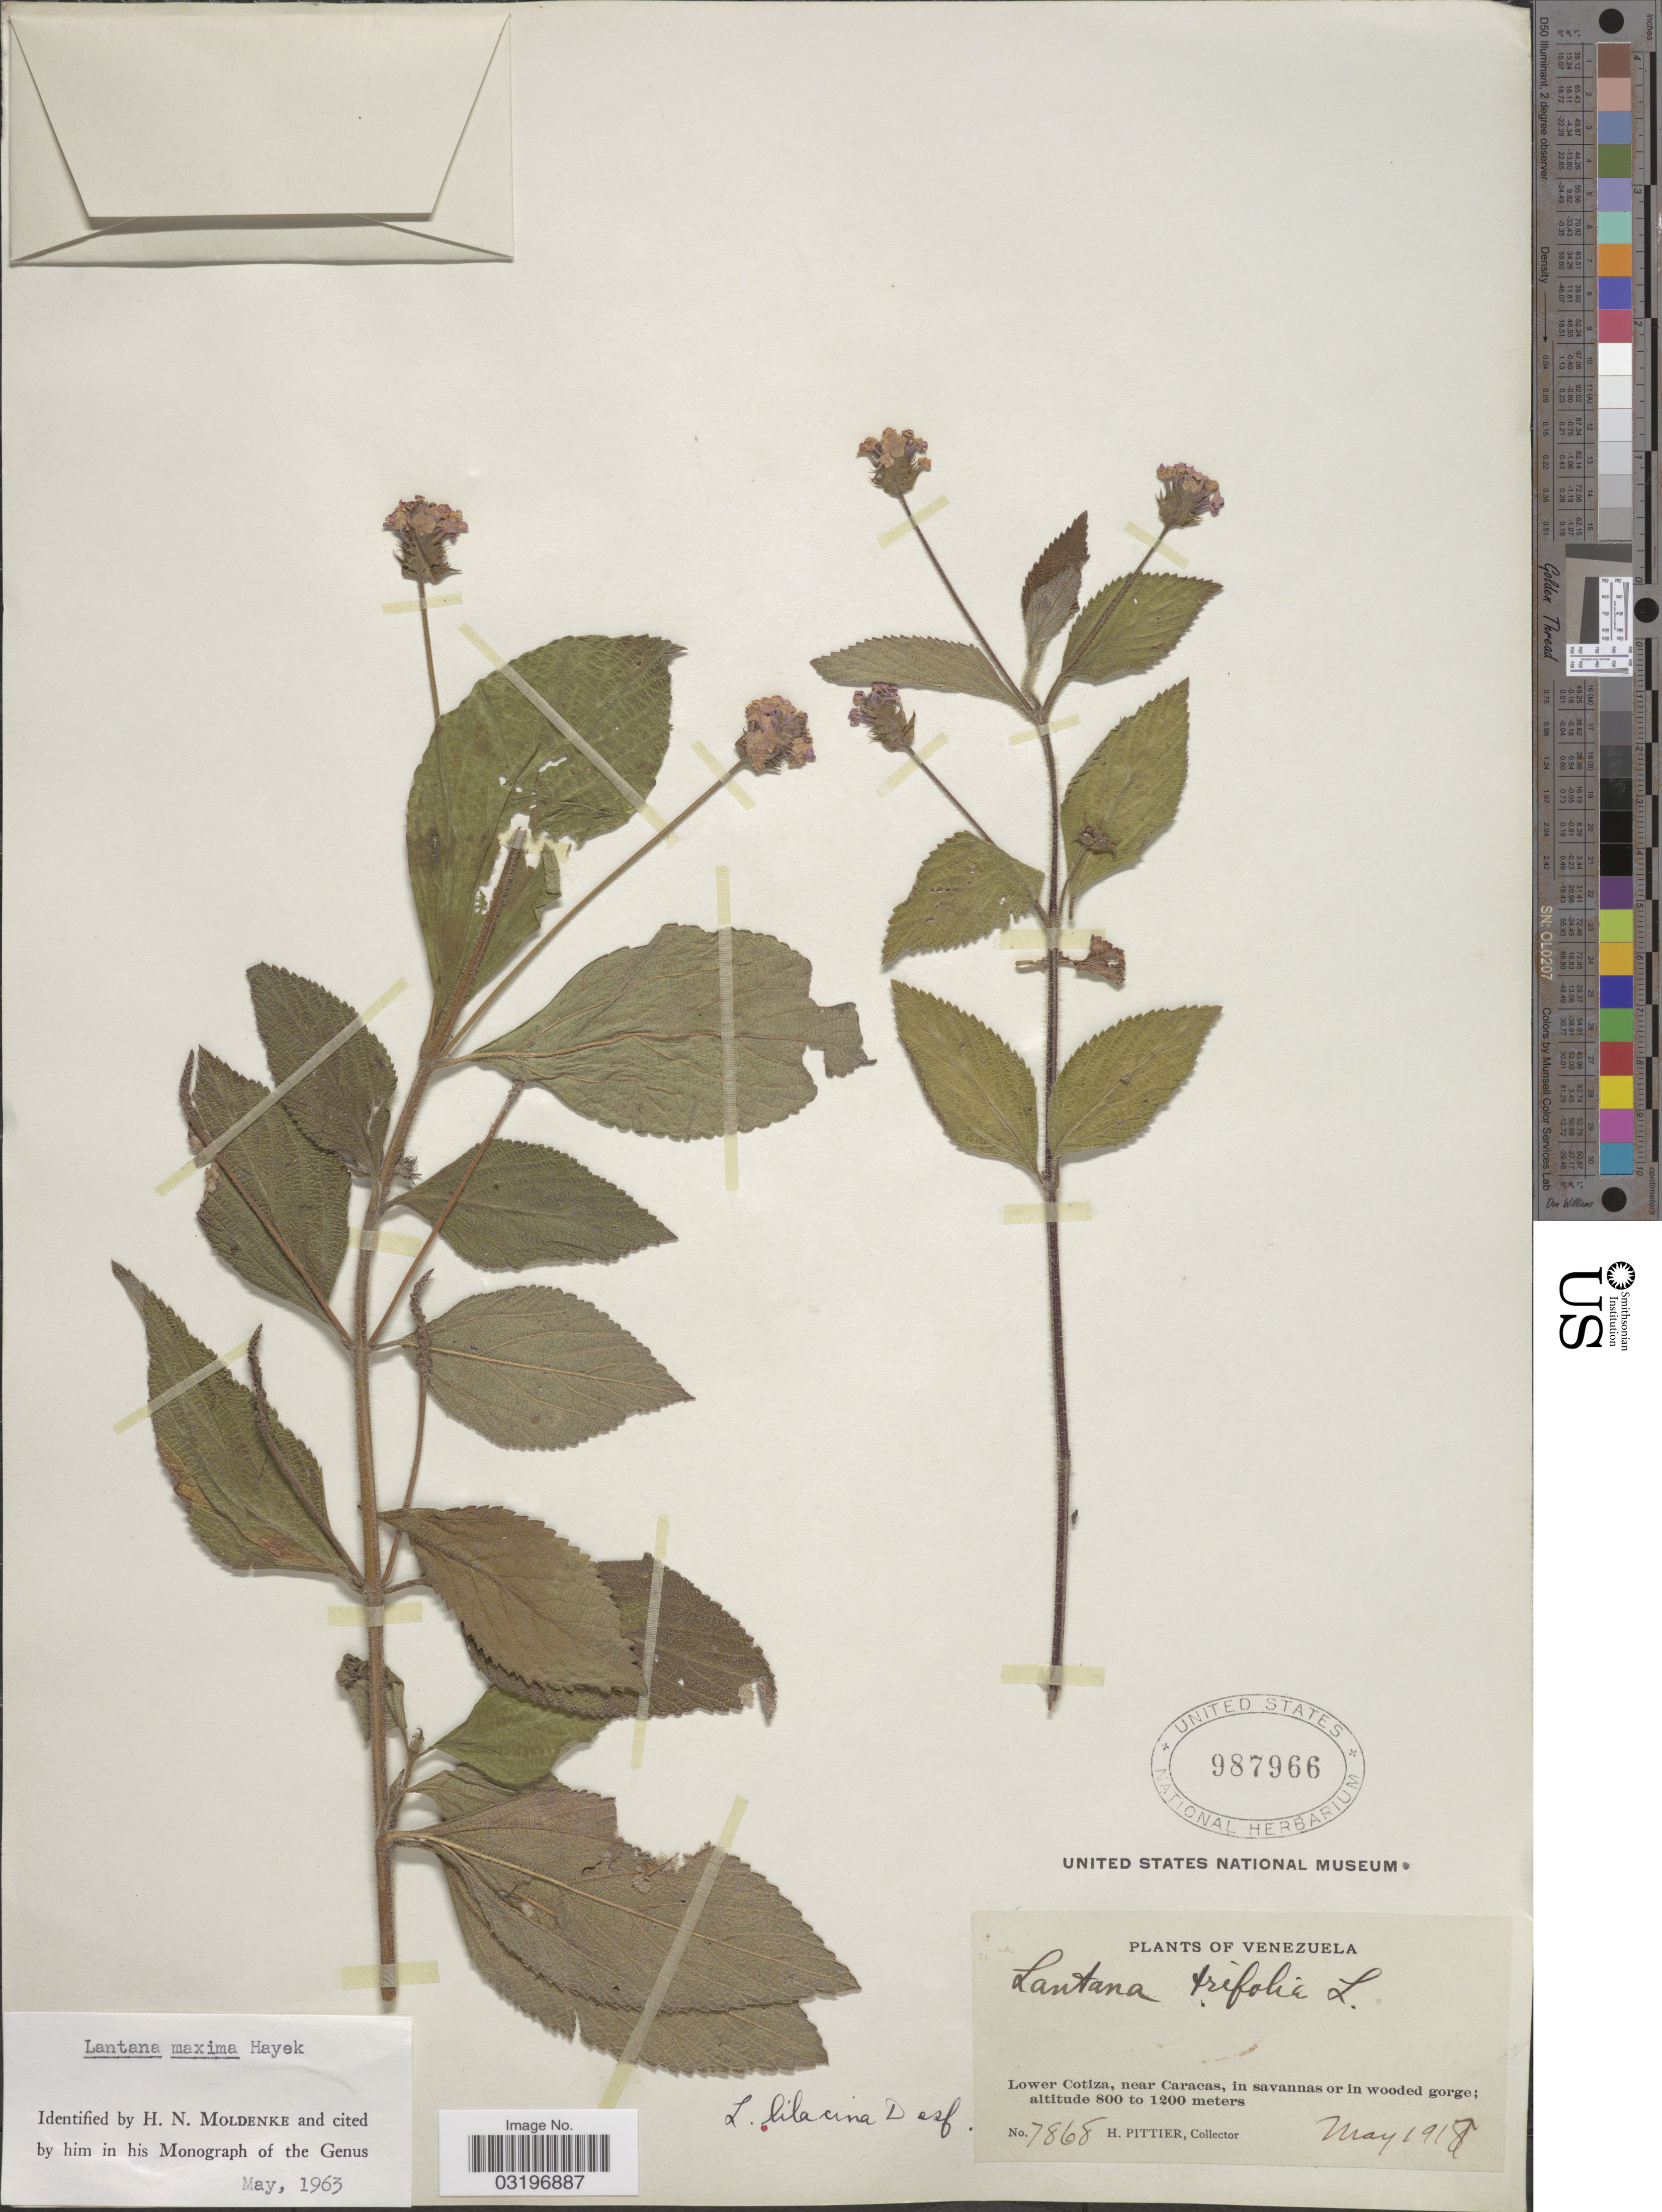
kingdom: Plantae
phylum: Tracheophyta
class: Magnoliopsida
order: Lamiales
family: Verbenaceae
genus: Lantana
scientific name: Lantana maxima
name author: Hayek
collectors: H. F. Pittier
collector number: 7868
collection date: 1918-05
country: Venezuela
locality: Lower Cotiza, near Caracas.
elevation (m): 800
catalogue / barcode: US 987966